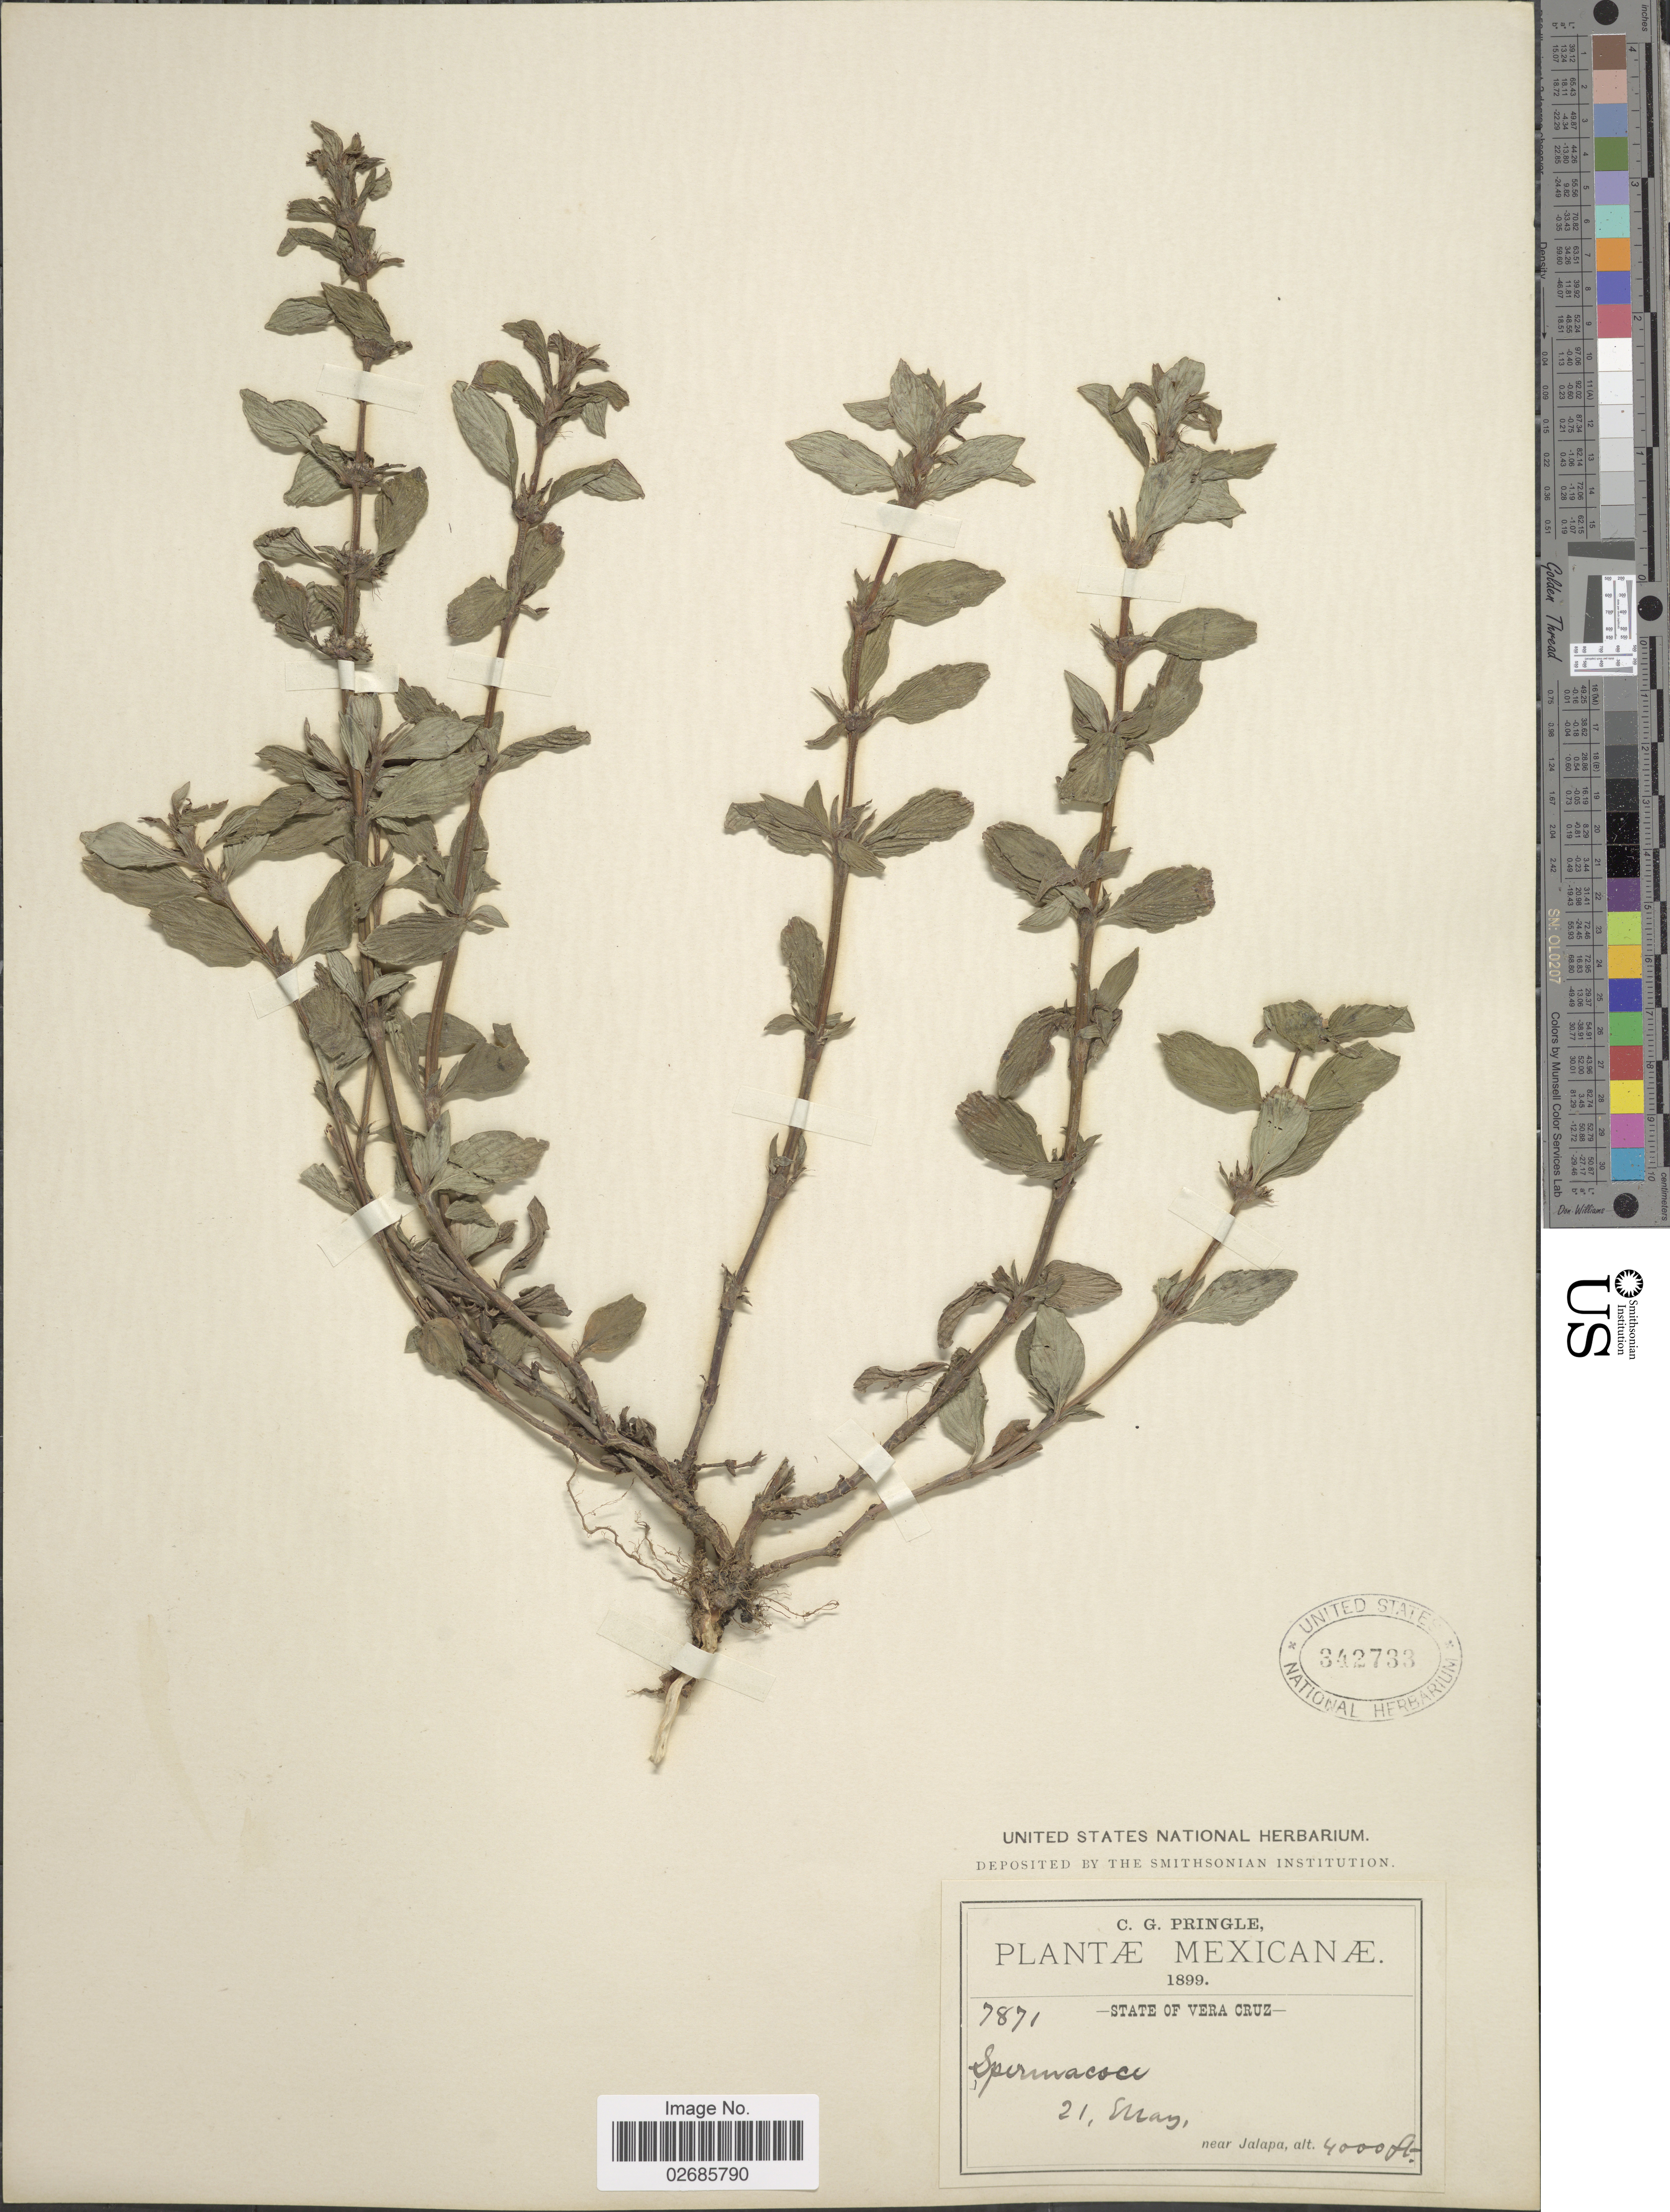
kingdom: Plantae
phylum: Tracheophyta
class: Magnoliopsida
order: Gentianales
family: Rubiaceae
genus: Borreria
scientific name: Borreria sp.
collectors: C. G. Pringle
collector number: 7871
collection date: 1899-05-21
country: Mexico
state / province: Veracruz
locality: State of Vera Cruz, near Jalapa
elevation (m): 1219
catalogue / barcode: US 342733